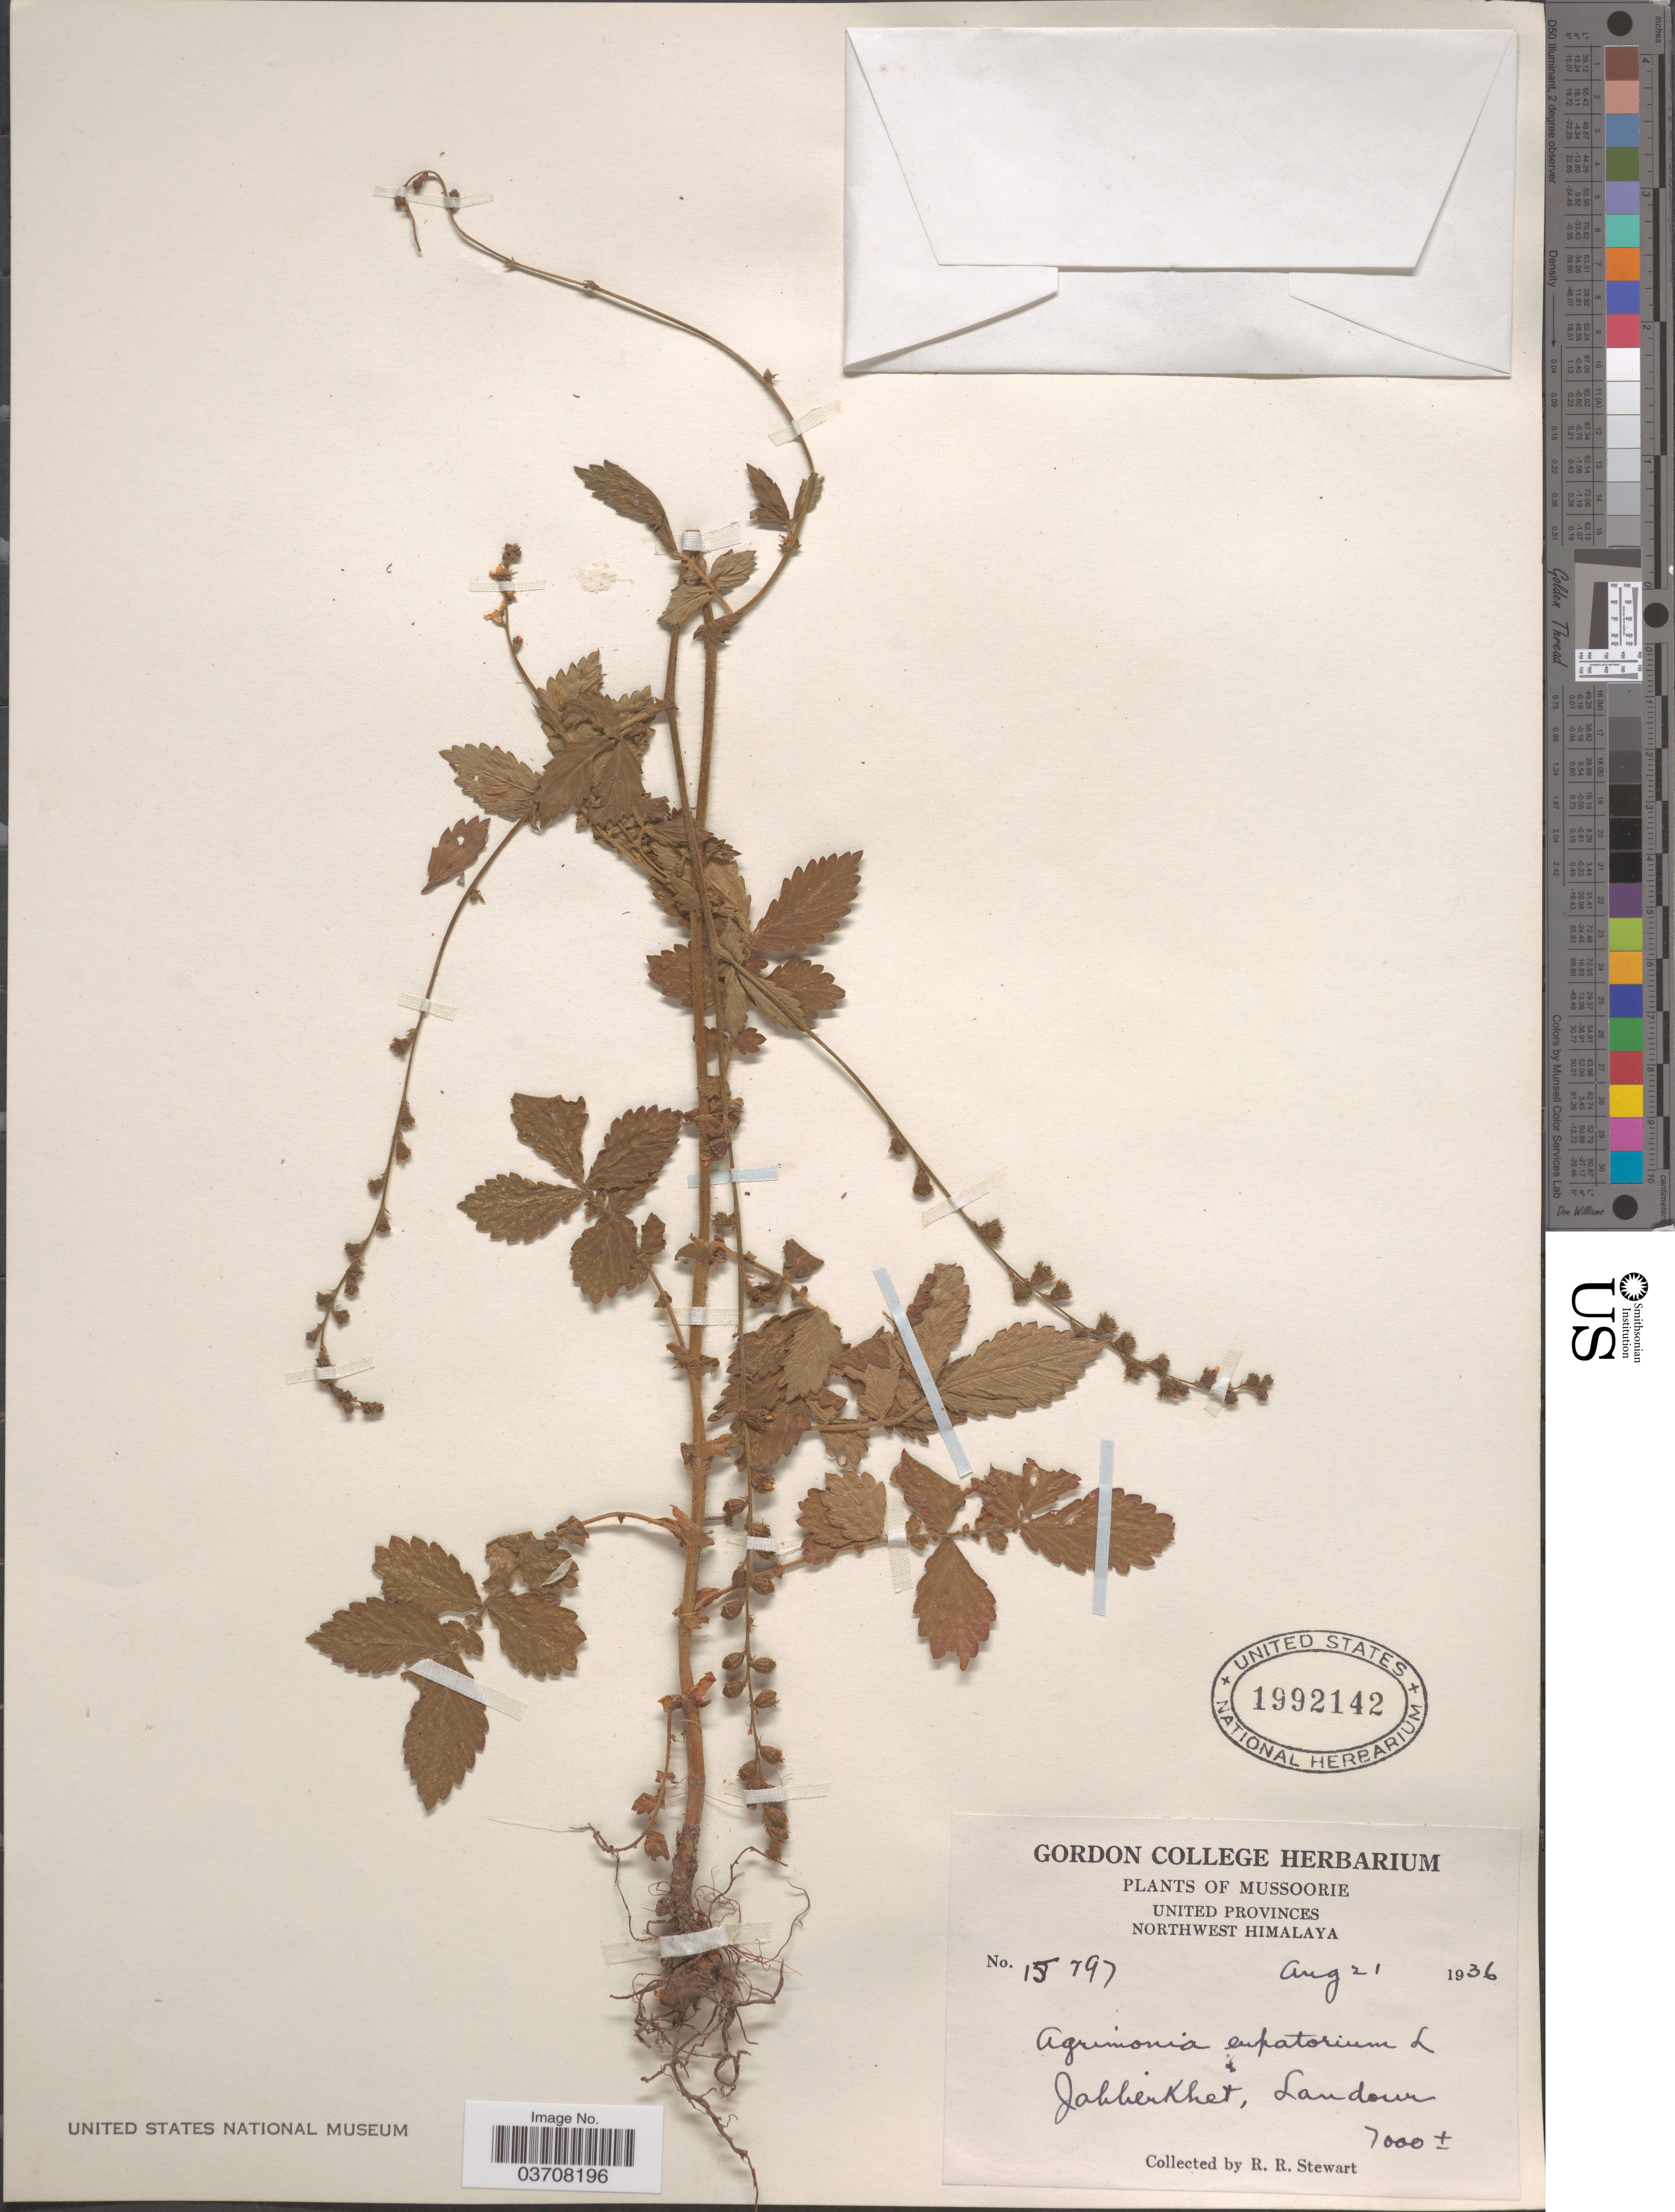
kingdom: Plantae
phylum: Tracheophyta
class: Magnoliopsida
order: Rosales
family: Rosaceae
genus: Agrimonia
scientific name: Agrimonia eupatoria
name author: L.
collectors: R. Stewart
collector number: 15797*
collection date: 1936-08-21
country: India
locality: Mussoorie. United Provinces. Northwest Himalya. Jakkerkhet, Landour.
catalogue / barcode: US 1992142